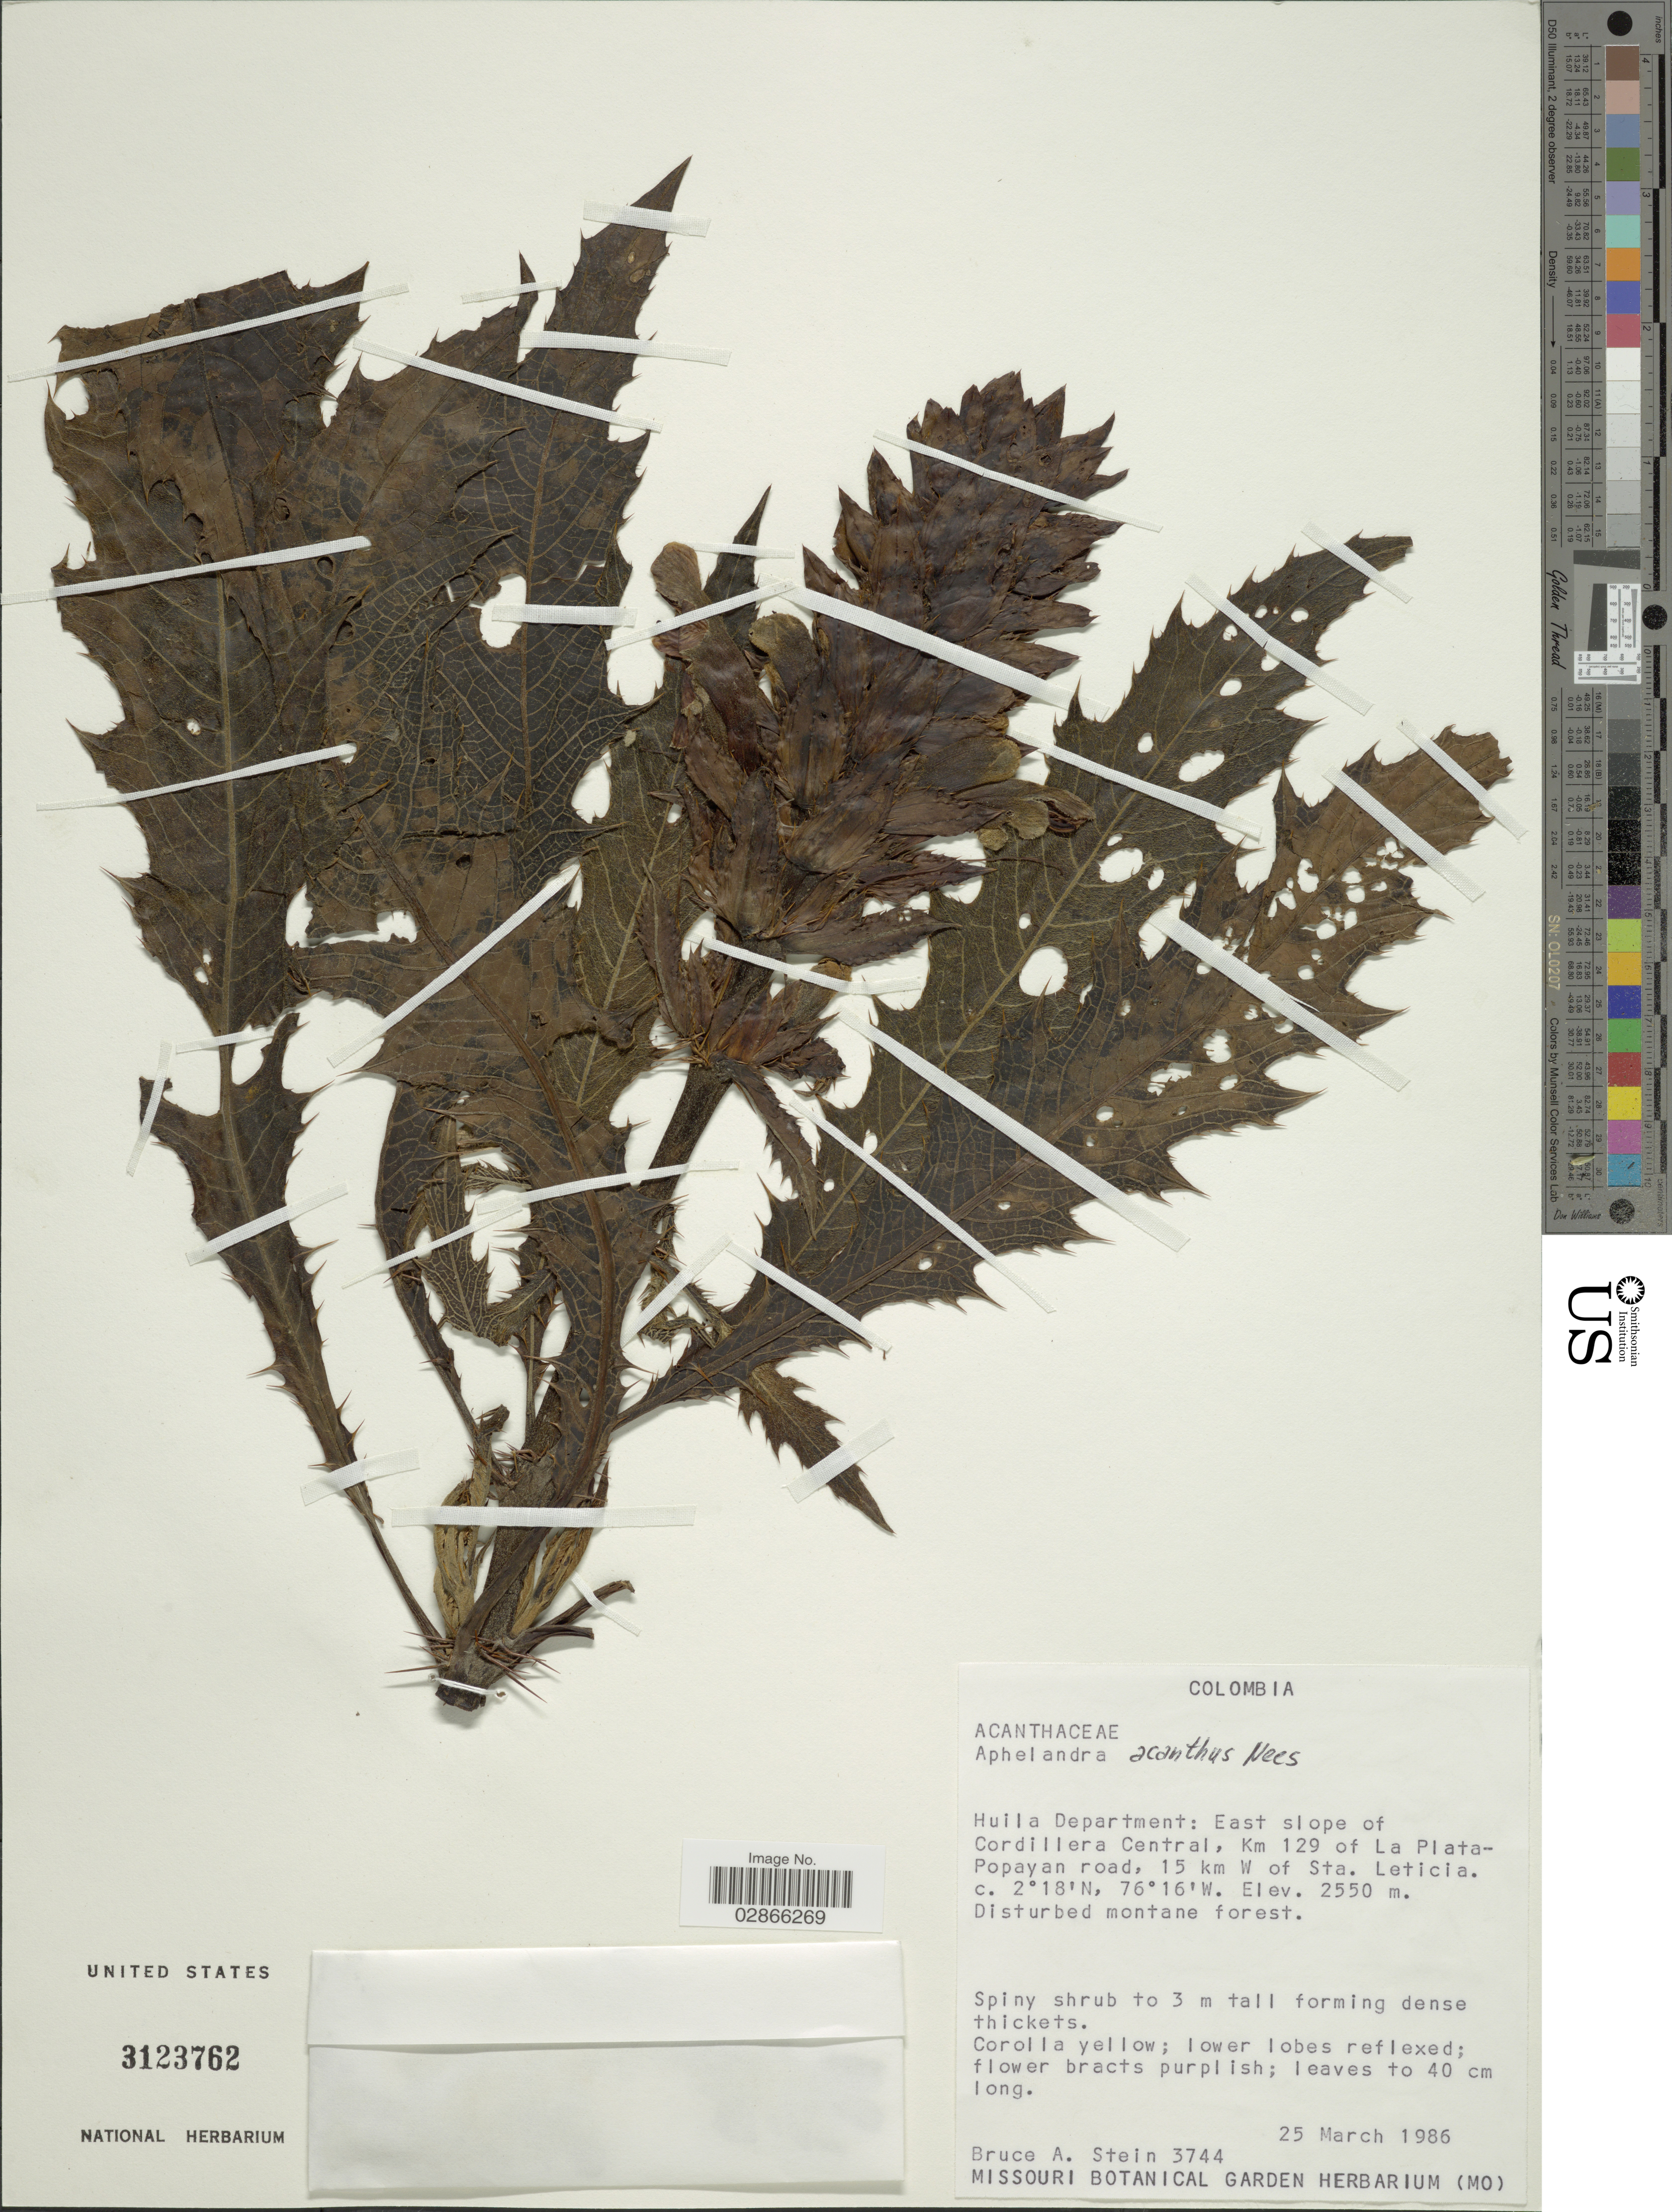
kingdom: Plantae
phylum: Tracheophyta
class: Magnoliopsida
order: Lamiales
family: Acanthaceae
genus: Aphelandra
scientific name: Aphelandra acanthus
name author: Nees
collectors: B. A. Stein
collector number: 3744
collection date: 1986-03-25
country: Colombia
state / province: Huila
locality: Huila Department: East slope of Cordillera Central, Km 129 of La Plata-Popayan road, 15 km W of Sta. Leticia.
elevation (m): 2550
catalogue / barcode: US 3123762